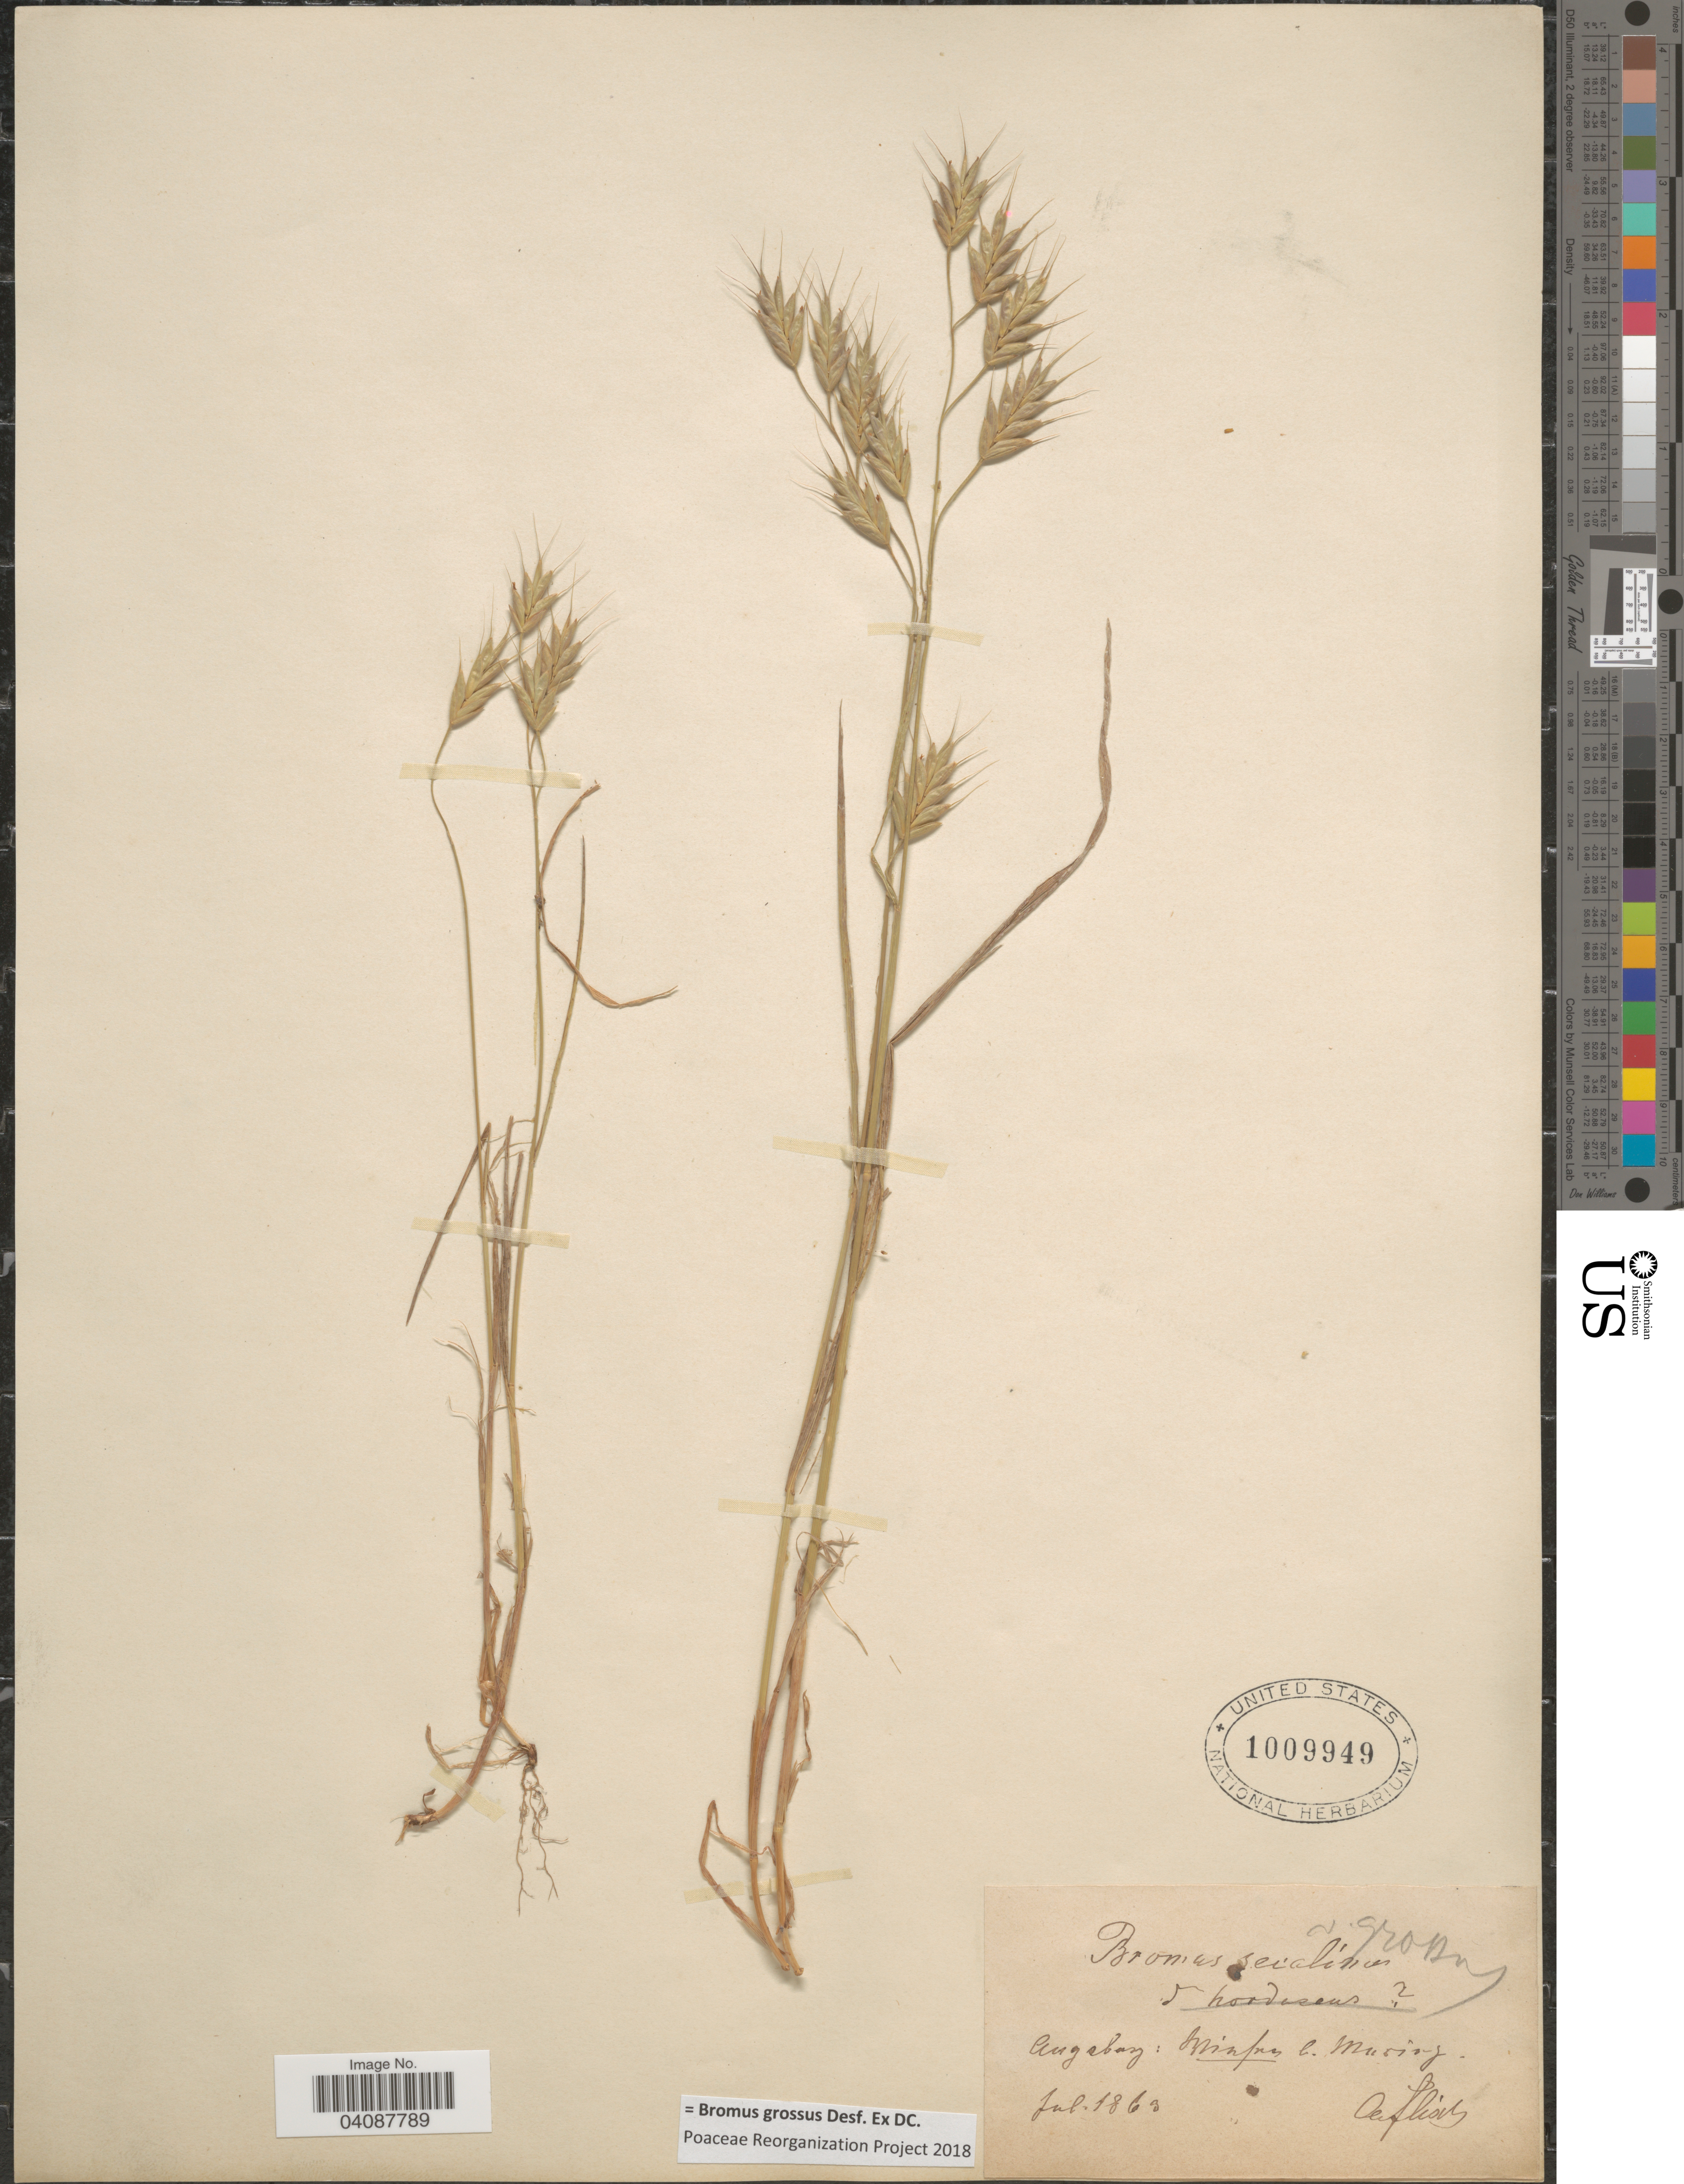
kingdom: Plantae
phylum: Tracheophyta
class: Liliopsida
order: Poales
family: Poaceae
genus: Bromus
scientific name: Bromus grossus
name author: Desf. ex DC.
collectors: J. F. Caflisch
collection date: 1863-07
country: Germany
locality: Augsburg: [illegible text].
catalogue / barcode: US 1009949